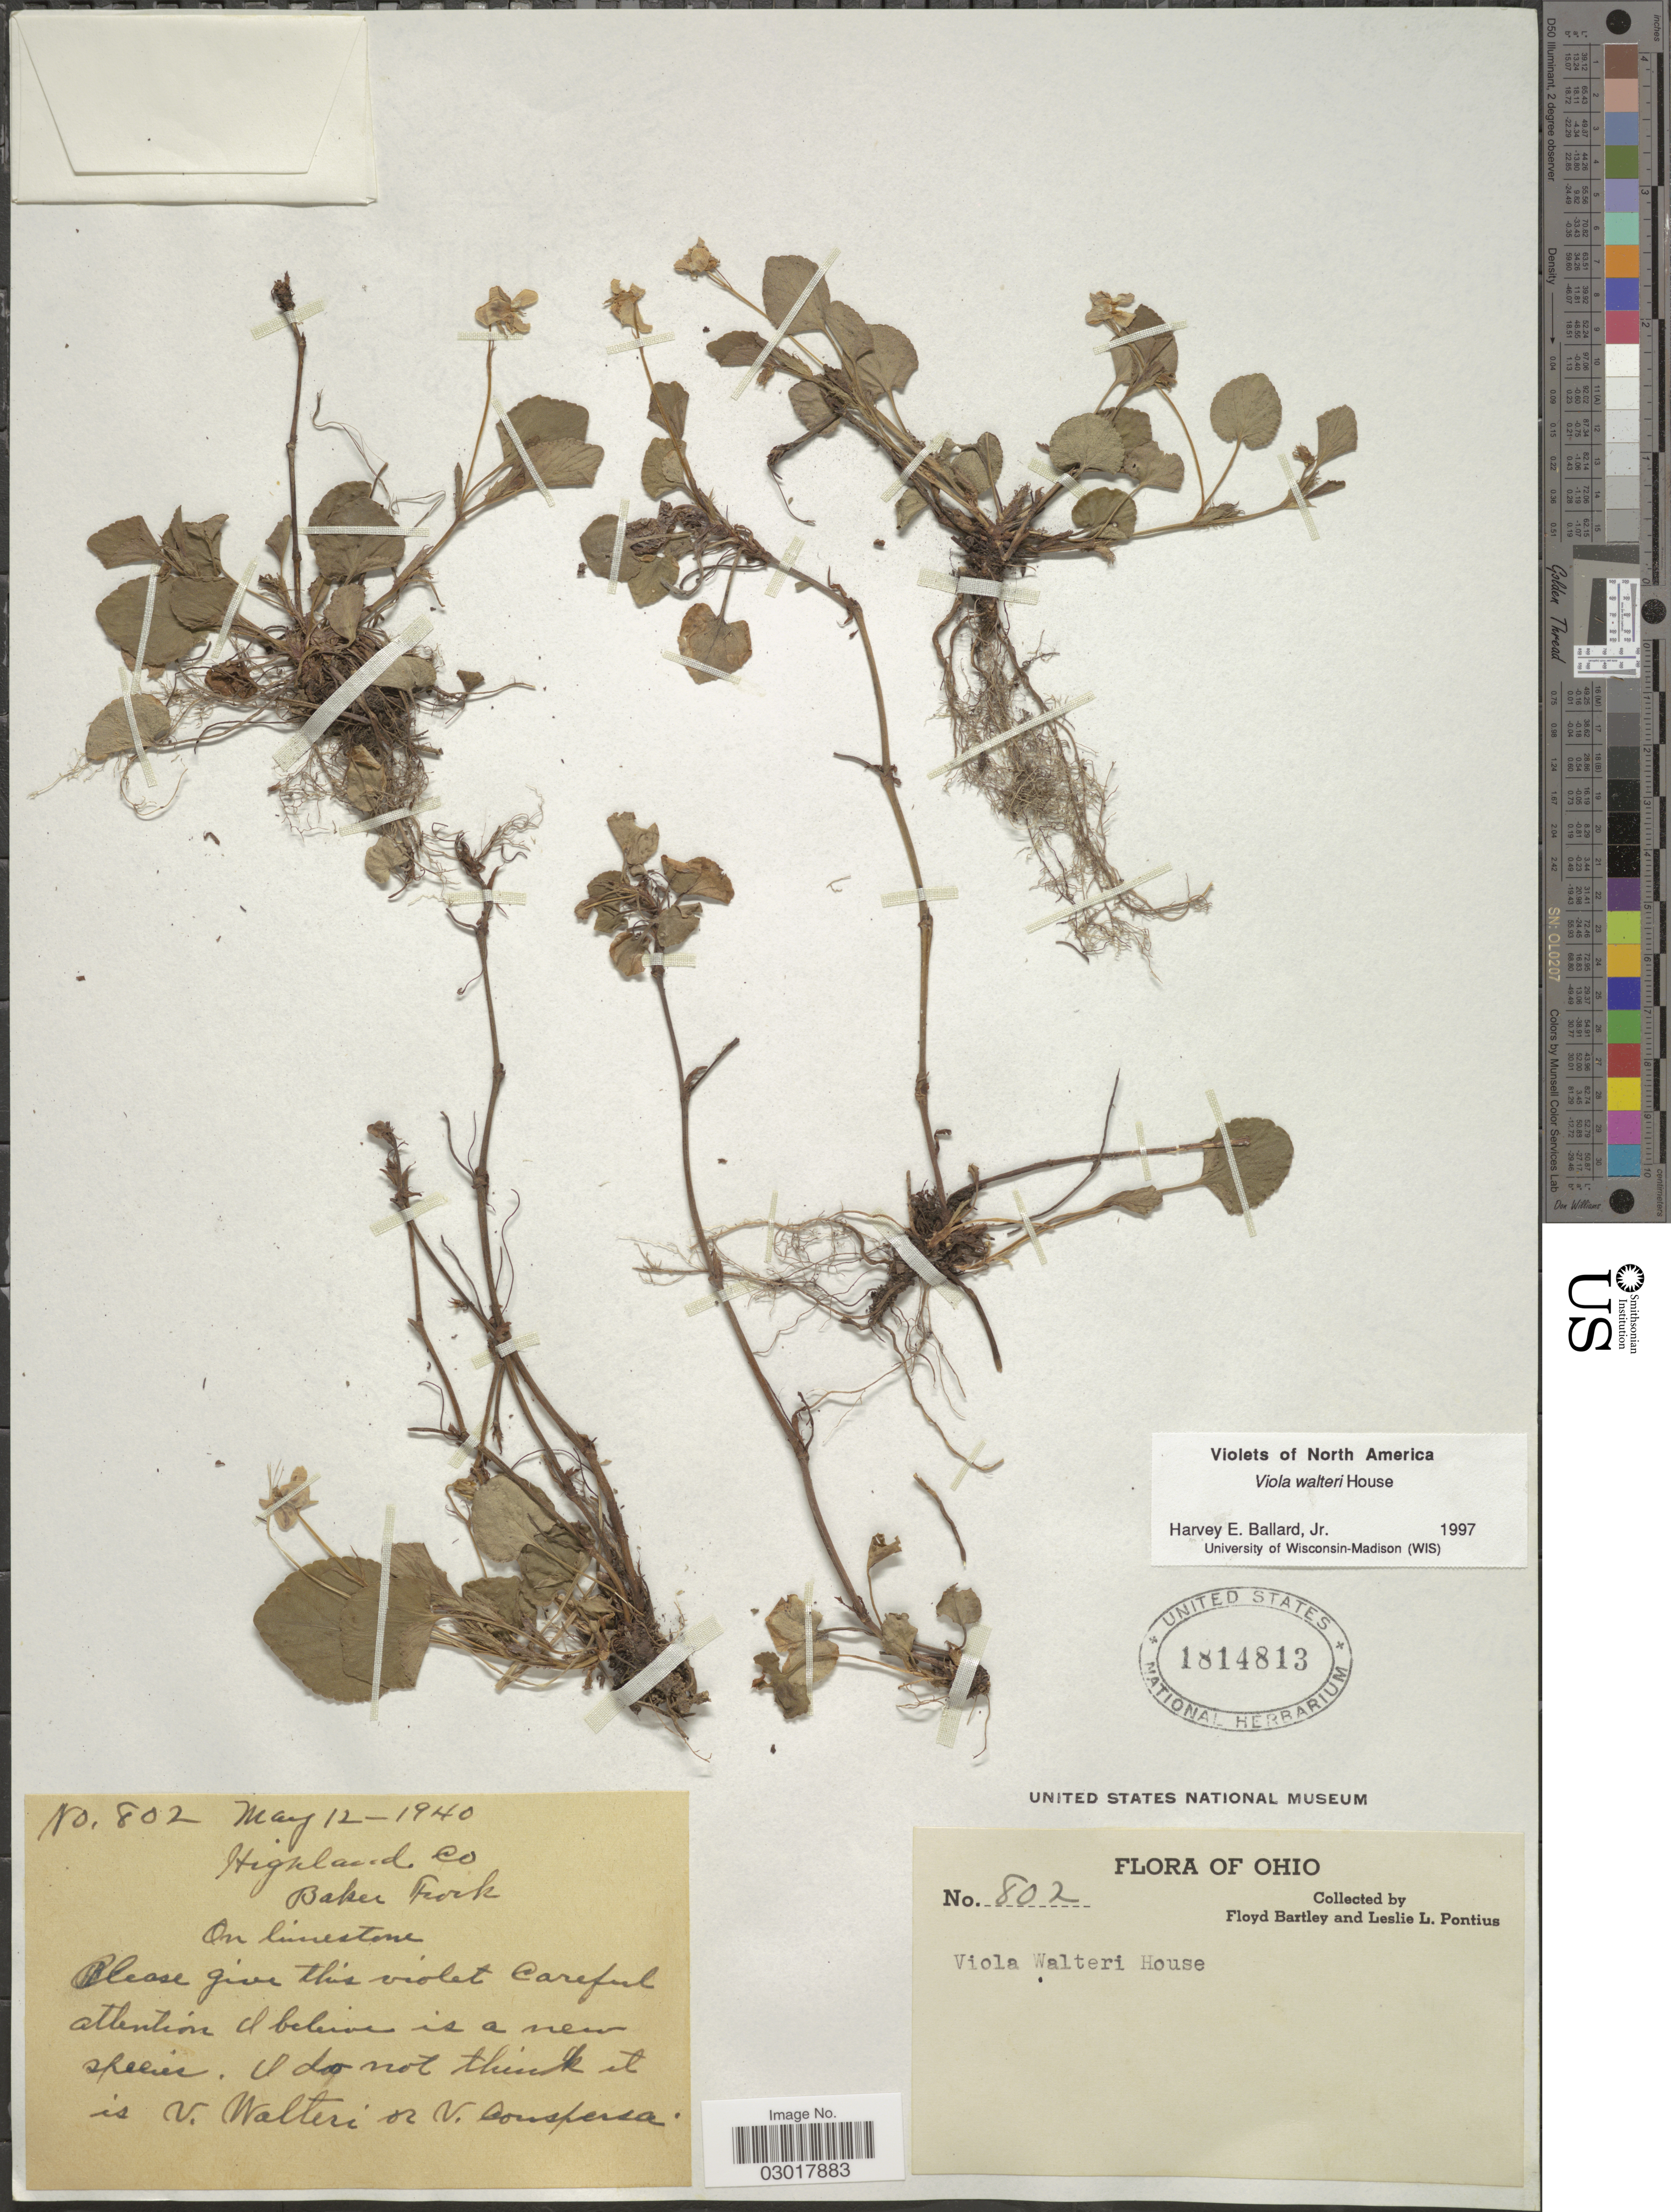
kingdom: Plantae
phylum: Tracheophyta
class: Magnoliopsida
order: Malpighiales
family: Violaceae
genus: Viola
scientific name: Viola walteri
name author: House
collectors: F. Bartley & L. Pontius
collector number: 802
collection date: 1940-05-12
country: United States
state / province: Ohio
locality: Highland Co. Baker Fork.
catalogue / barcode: US 1814813